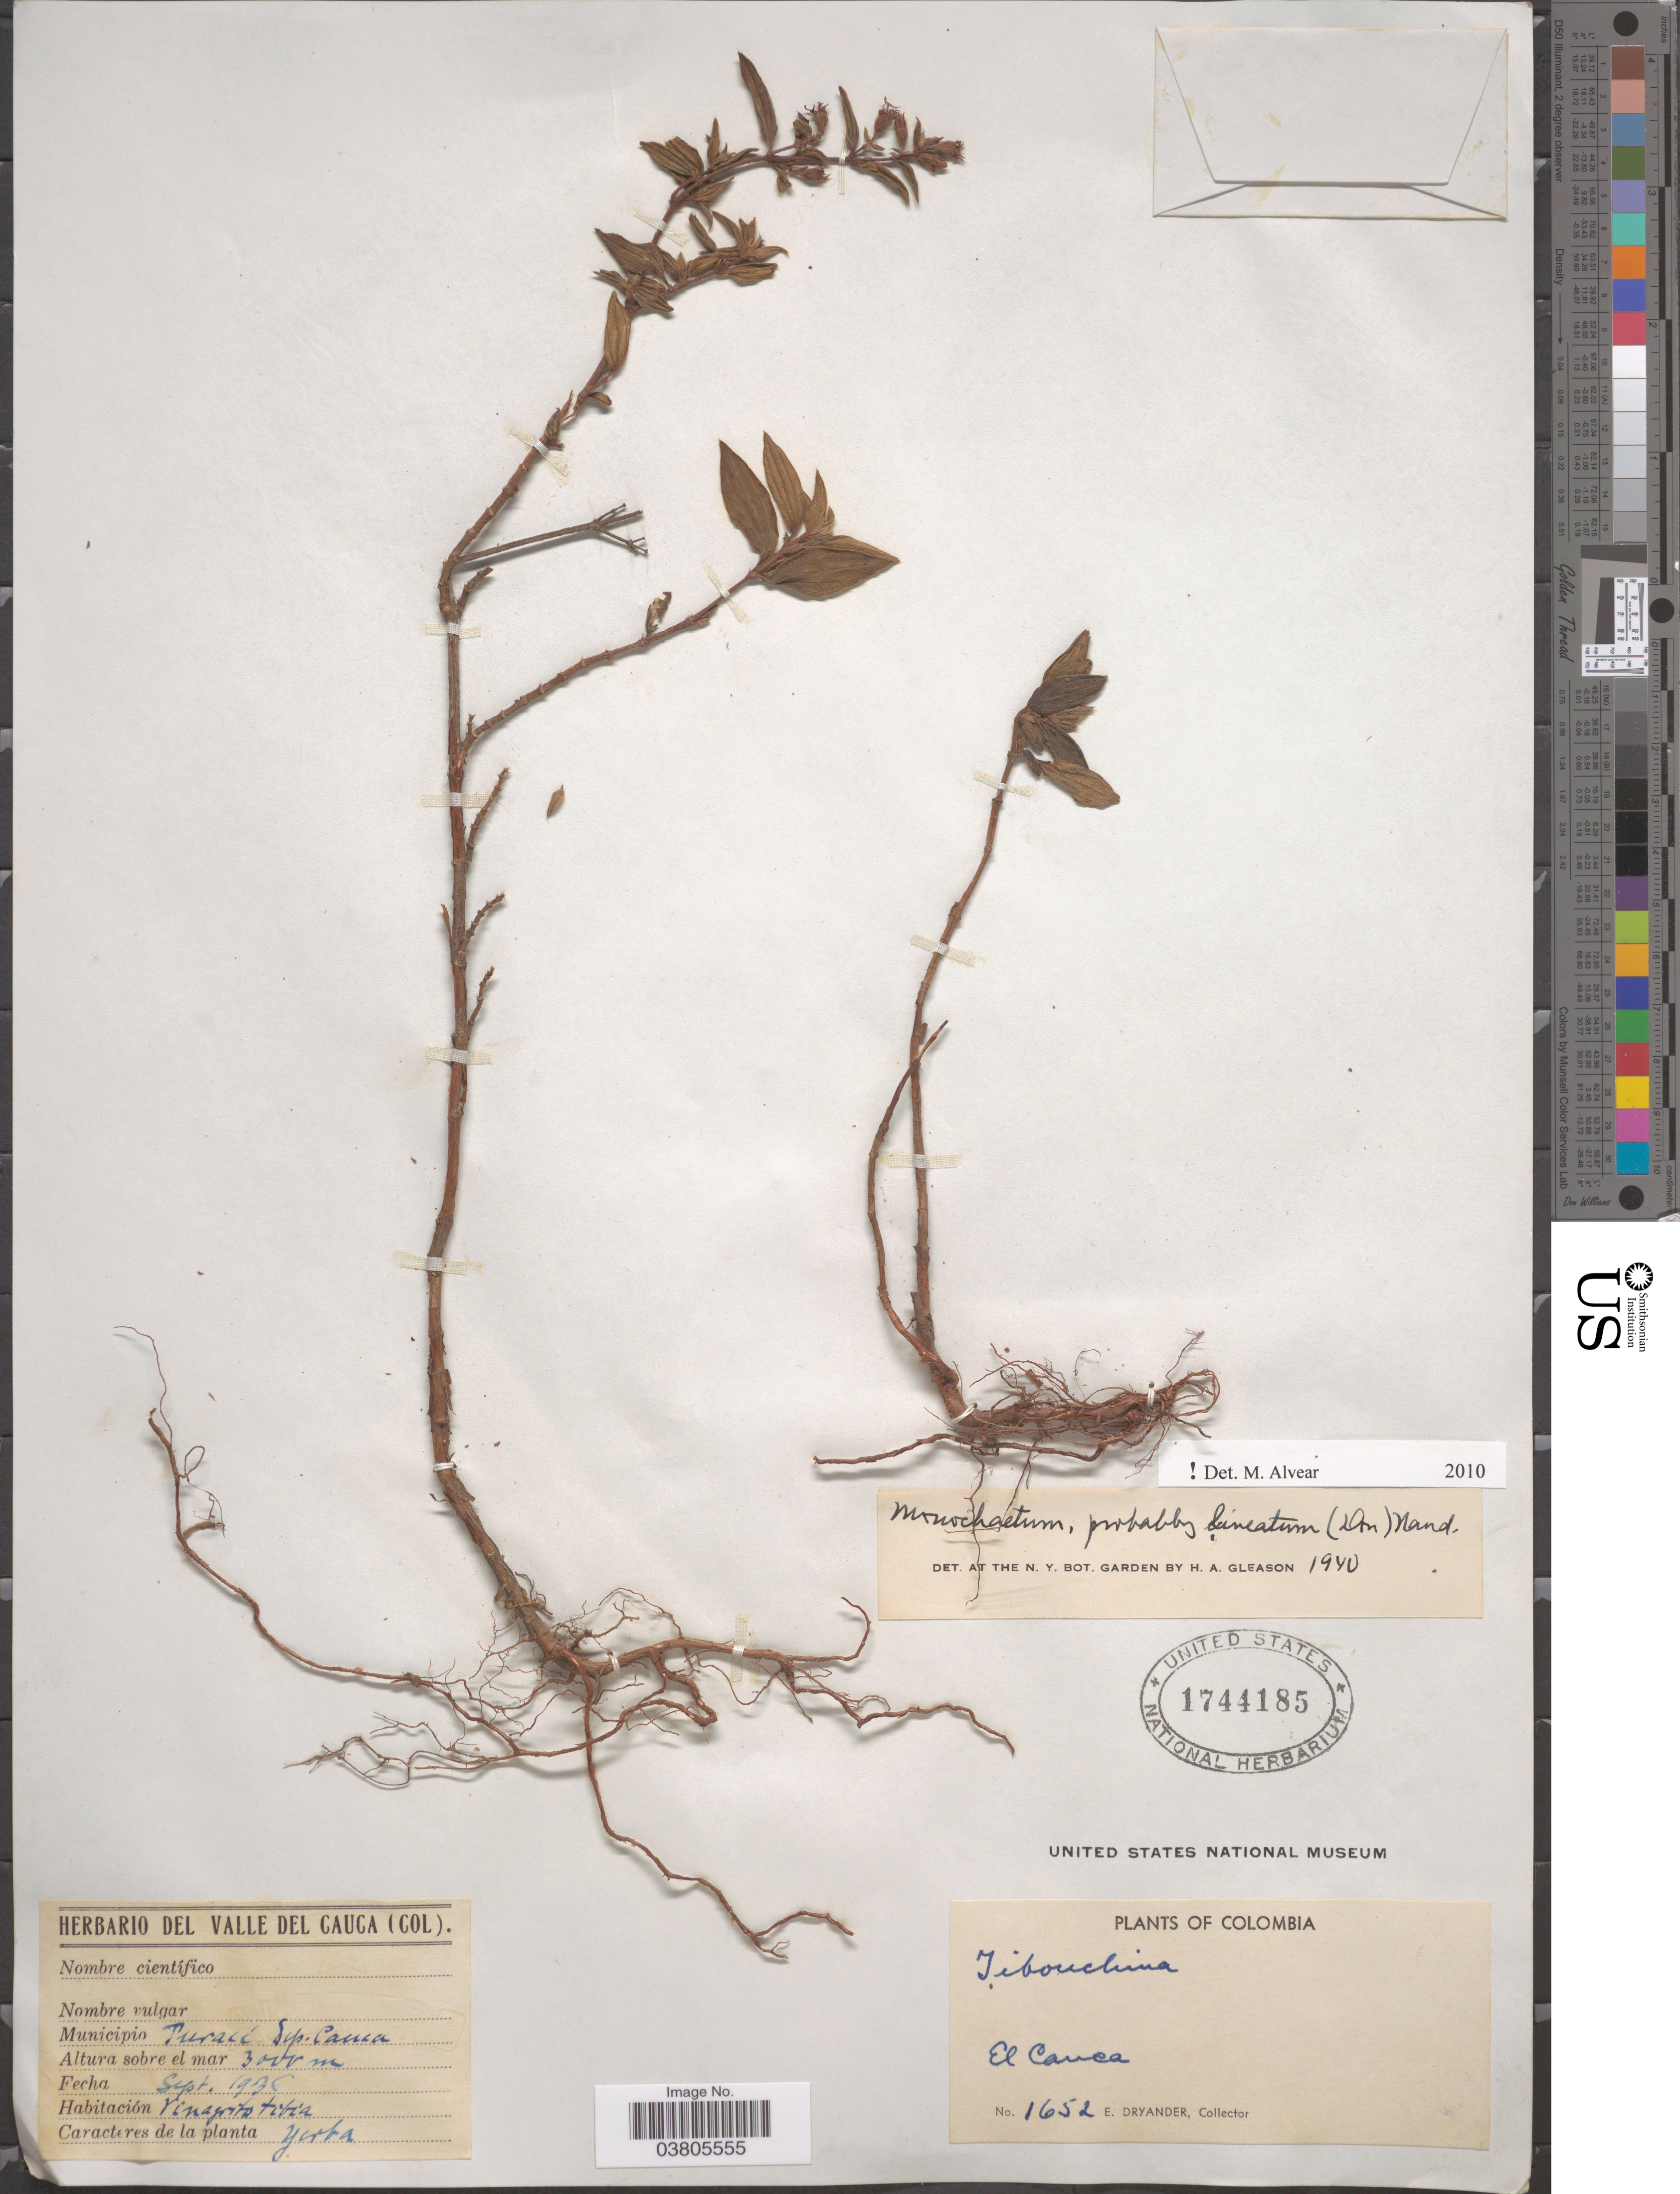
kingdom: Plantae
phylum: Tracheophyta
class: Magnoliopsida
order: Myrtales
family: Melastomataceae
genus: Monochaetum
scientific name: Monochaetum lineatum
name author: (D. Don) Naudin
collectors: E. Dryander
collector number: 1652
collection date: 1936-09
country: Colombia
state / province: Valle del Cauca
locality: Municipio Puraci Dep. Cauca. El Cauca.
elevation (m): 3000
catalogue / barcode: US 1744185